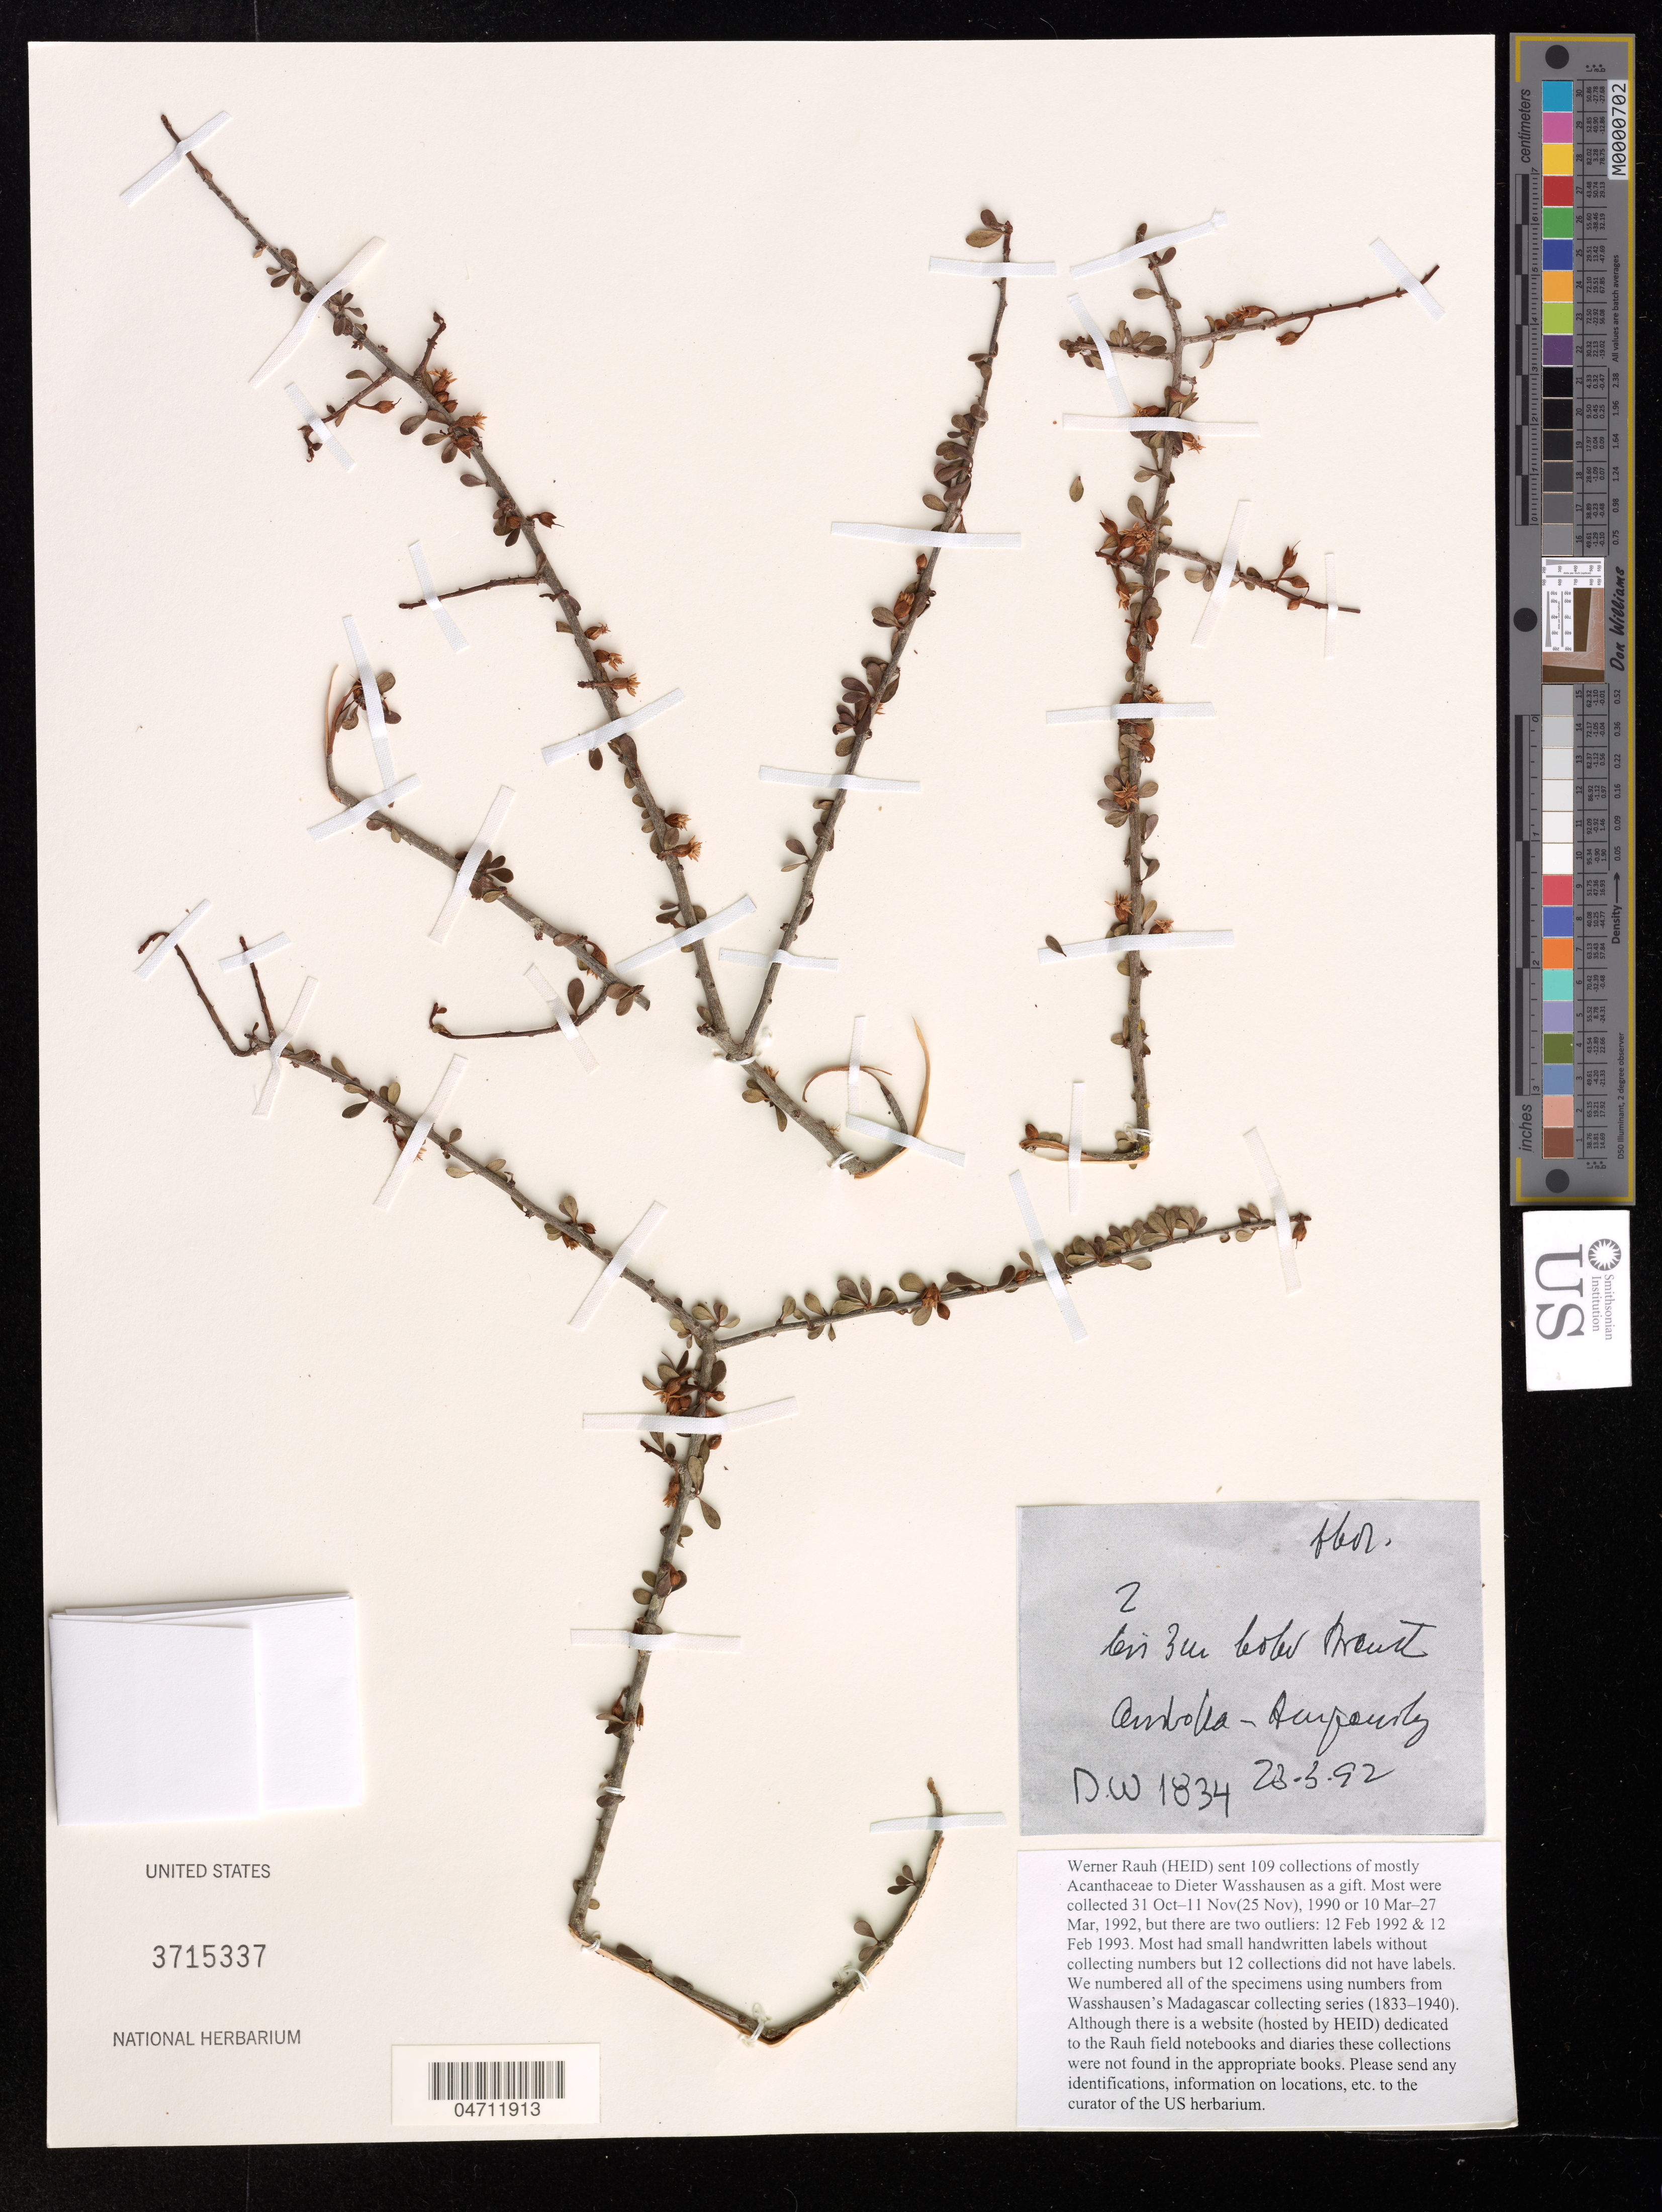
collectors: W. Rauh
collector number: DW 1834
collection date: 1992-03-23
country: Madagascar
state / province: Tulear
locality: Androka, Ampanihy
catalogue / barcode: US 3715337